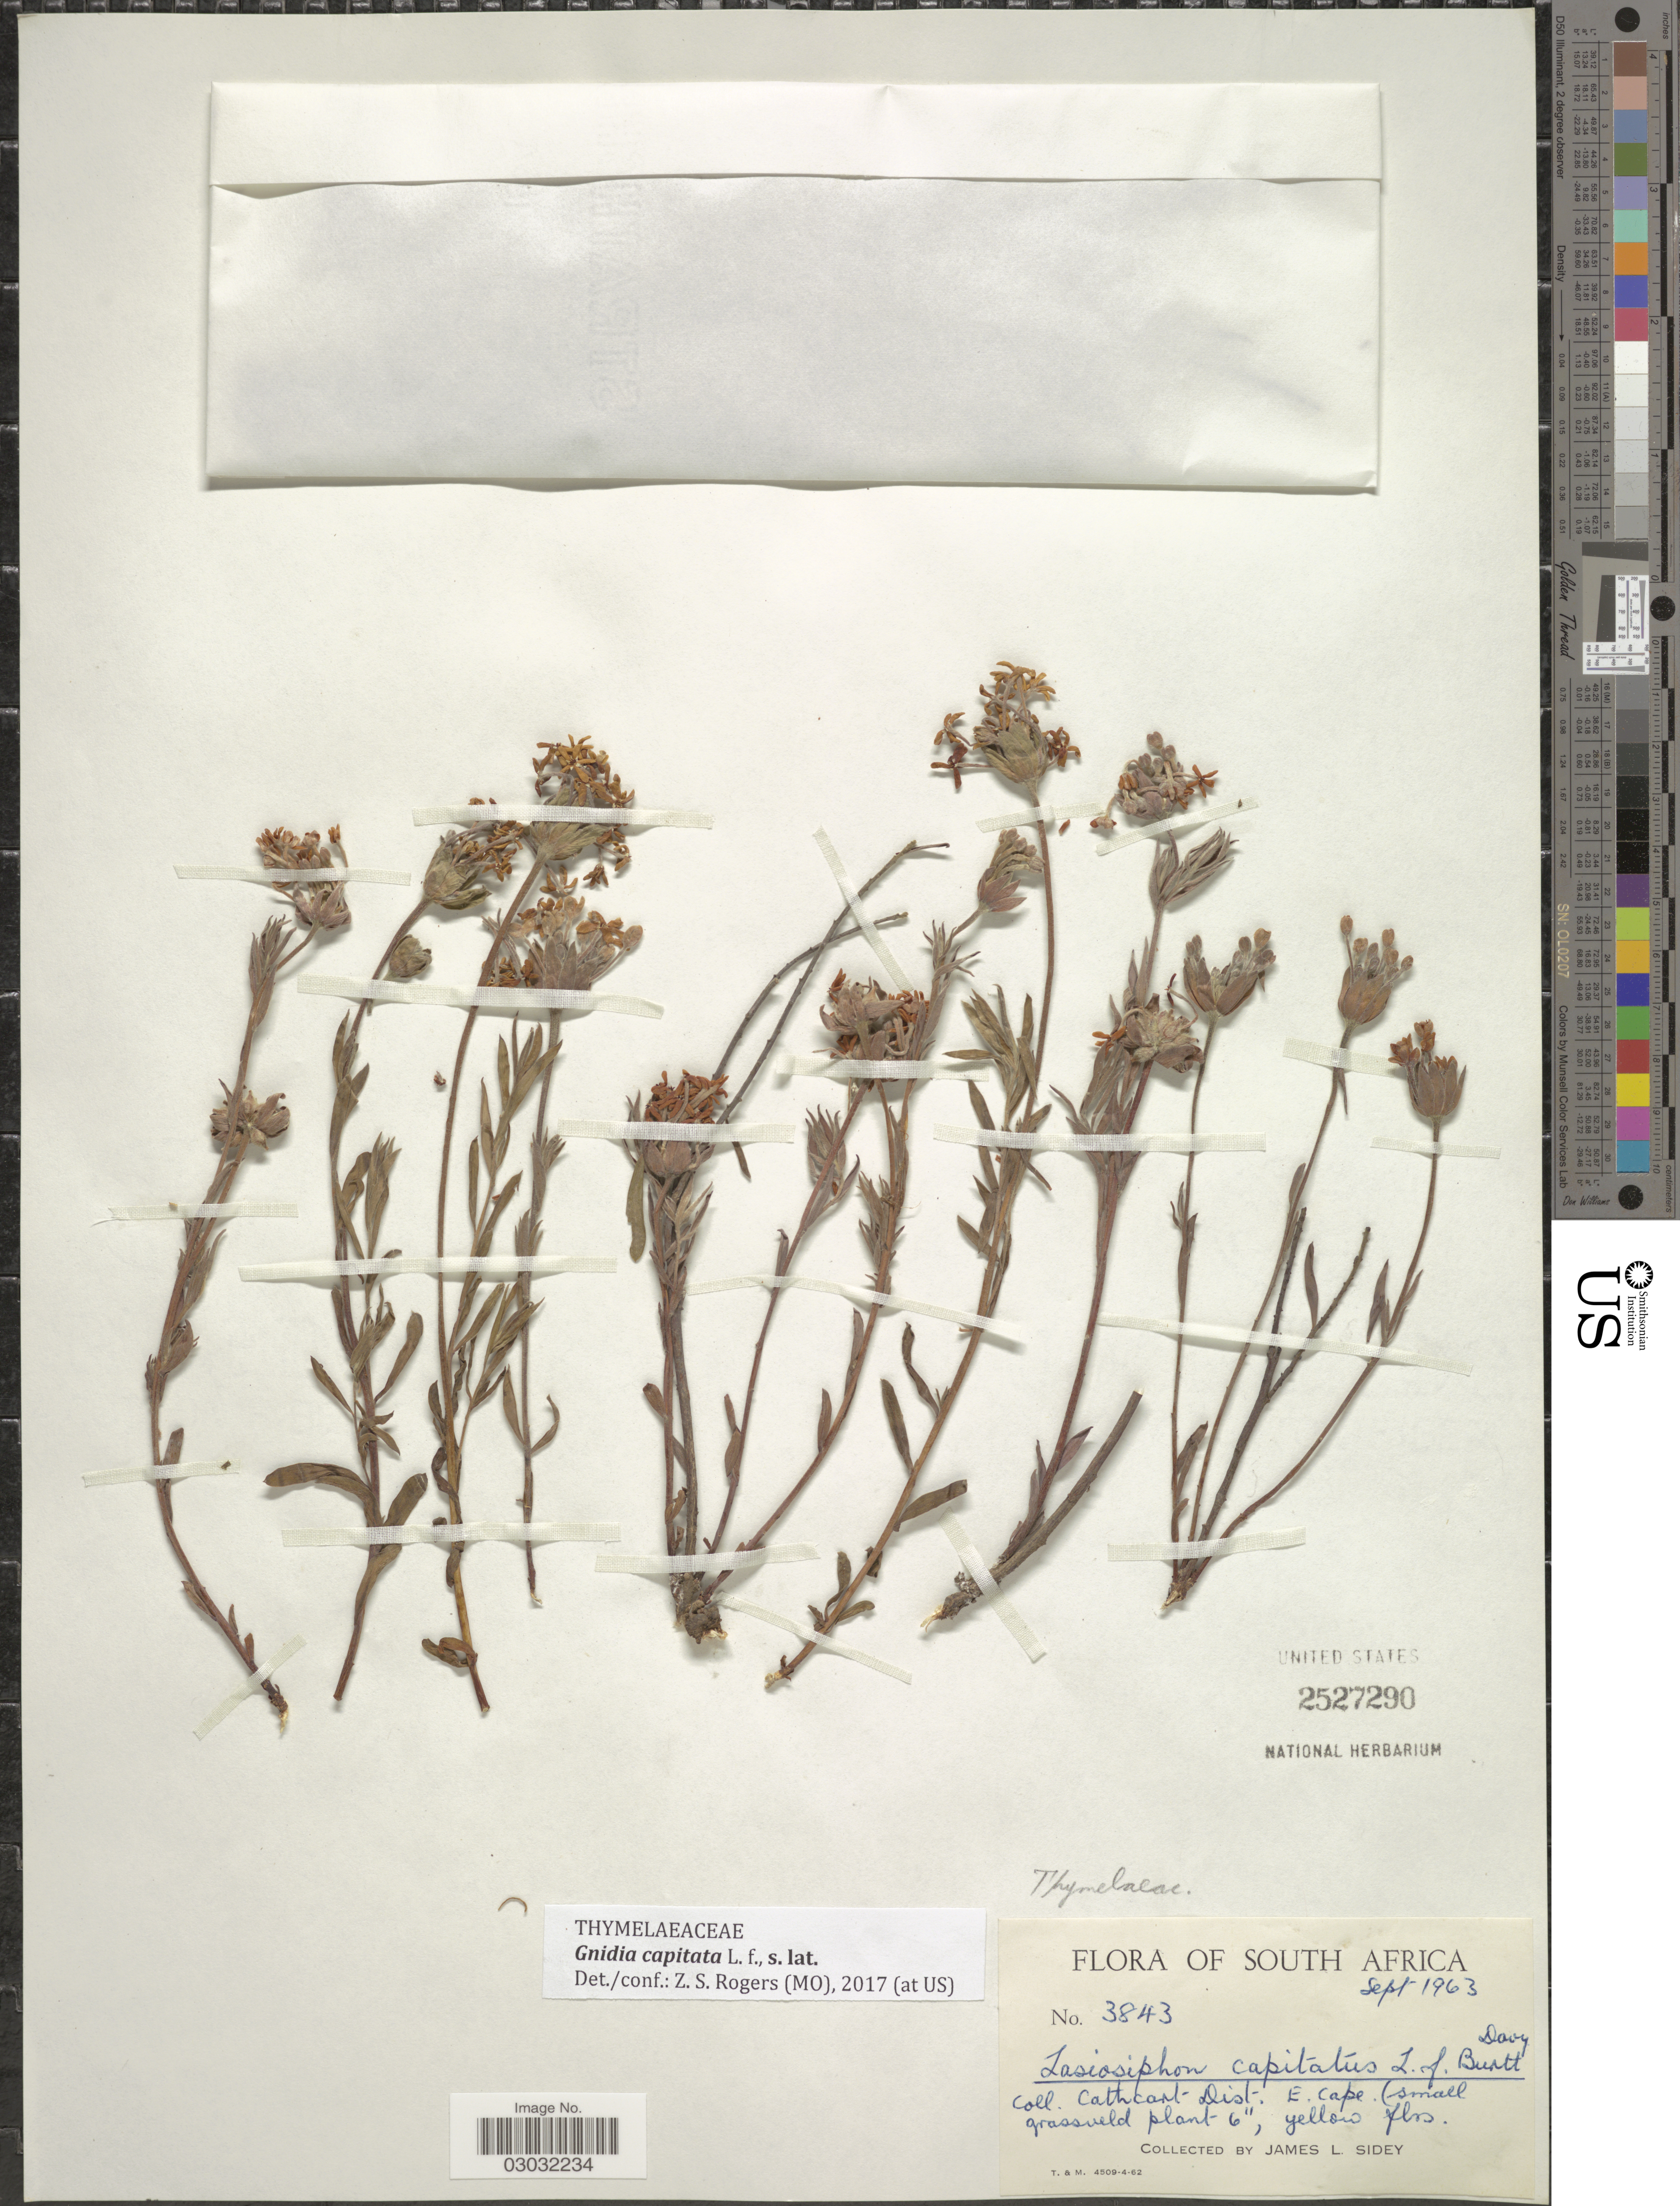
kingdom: Plantae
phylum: Tracheophyta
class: Magnoliopsida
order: Malvales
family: Thymelaeaceae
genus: Lasiosiphon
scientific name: Lasiosiphon capitatus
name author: (L. f.) Burtt Davy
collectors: J. L. Sidey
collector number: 3843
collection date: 1963-09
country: South Africa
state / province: Eastern Cape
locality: Cathcart Dist. E. Cape.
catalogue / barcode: US 2527290